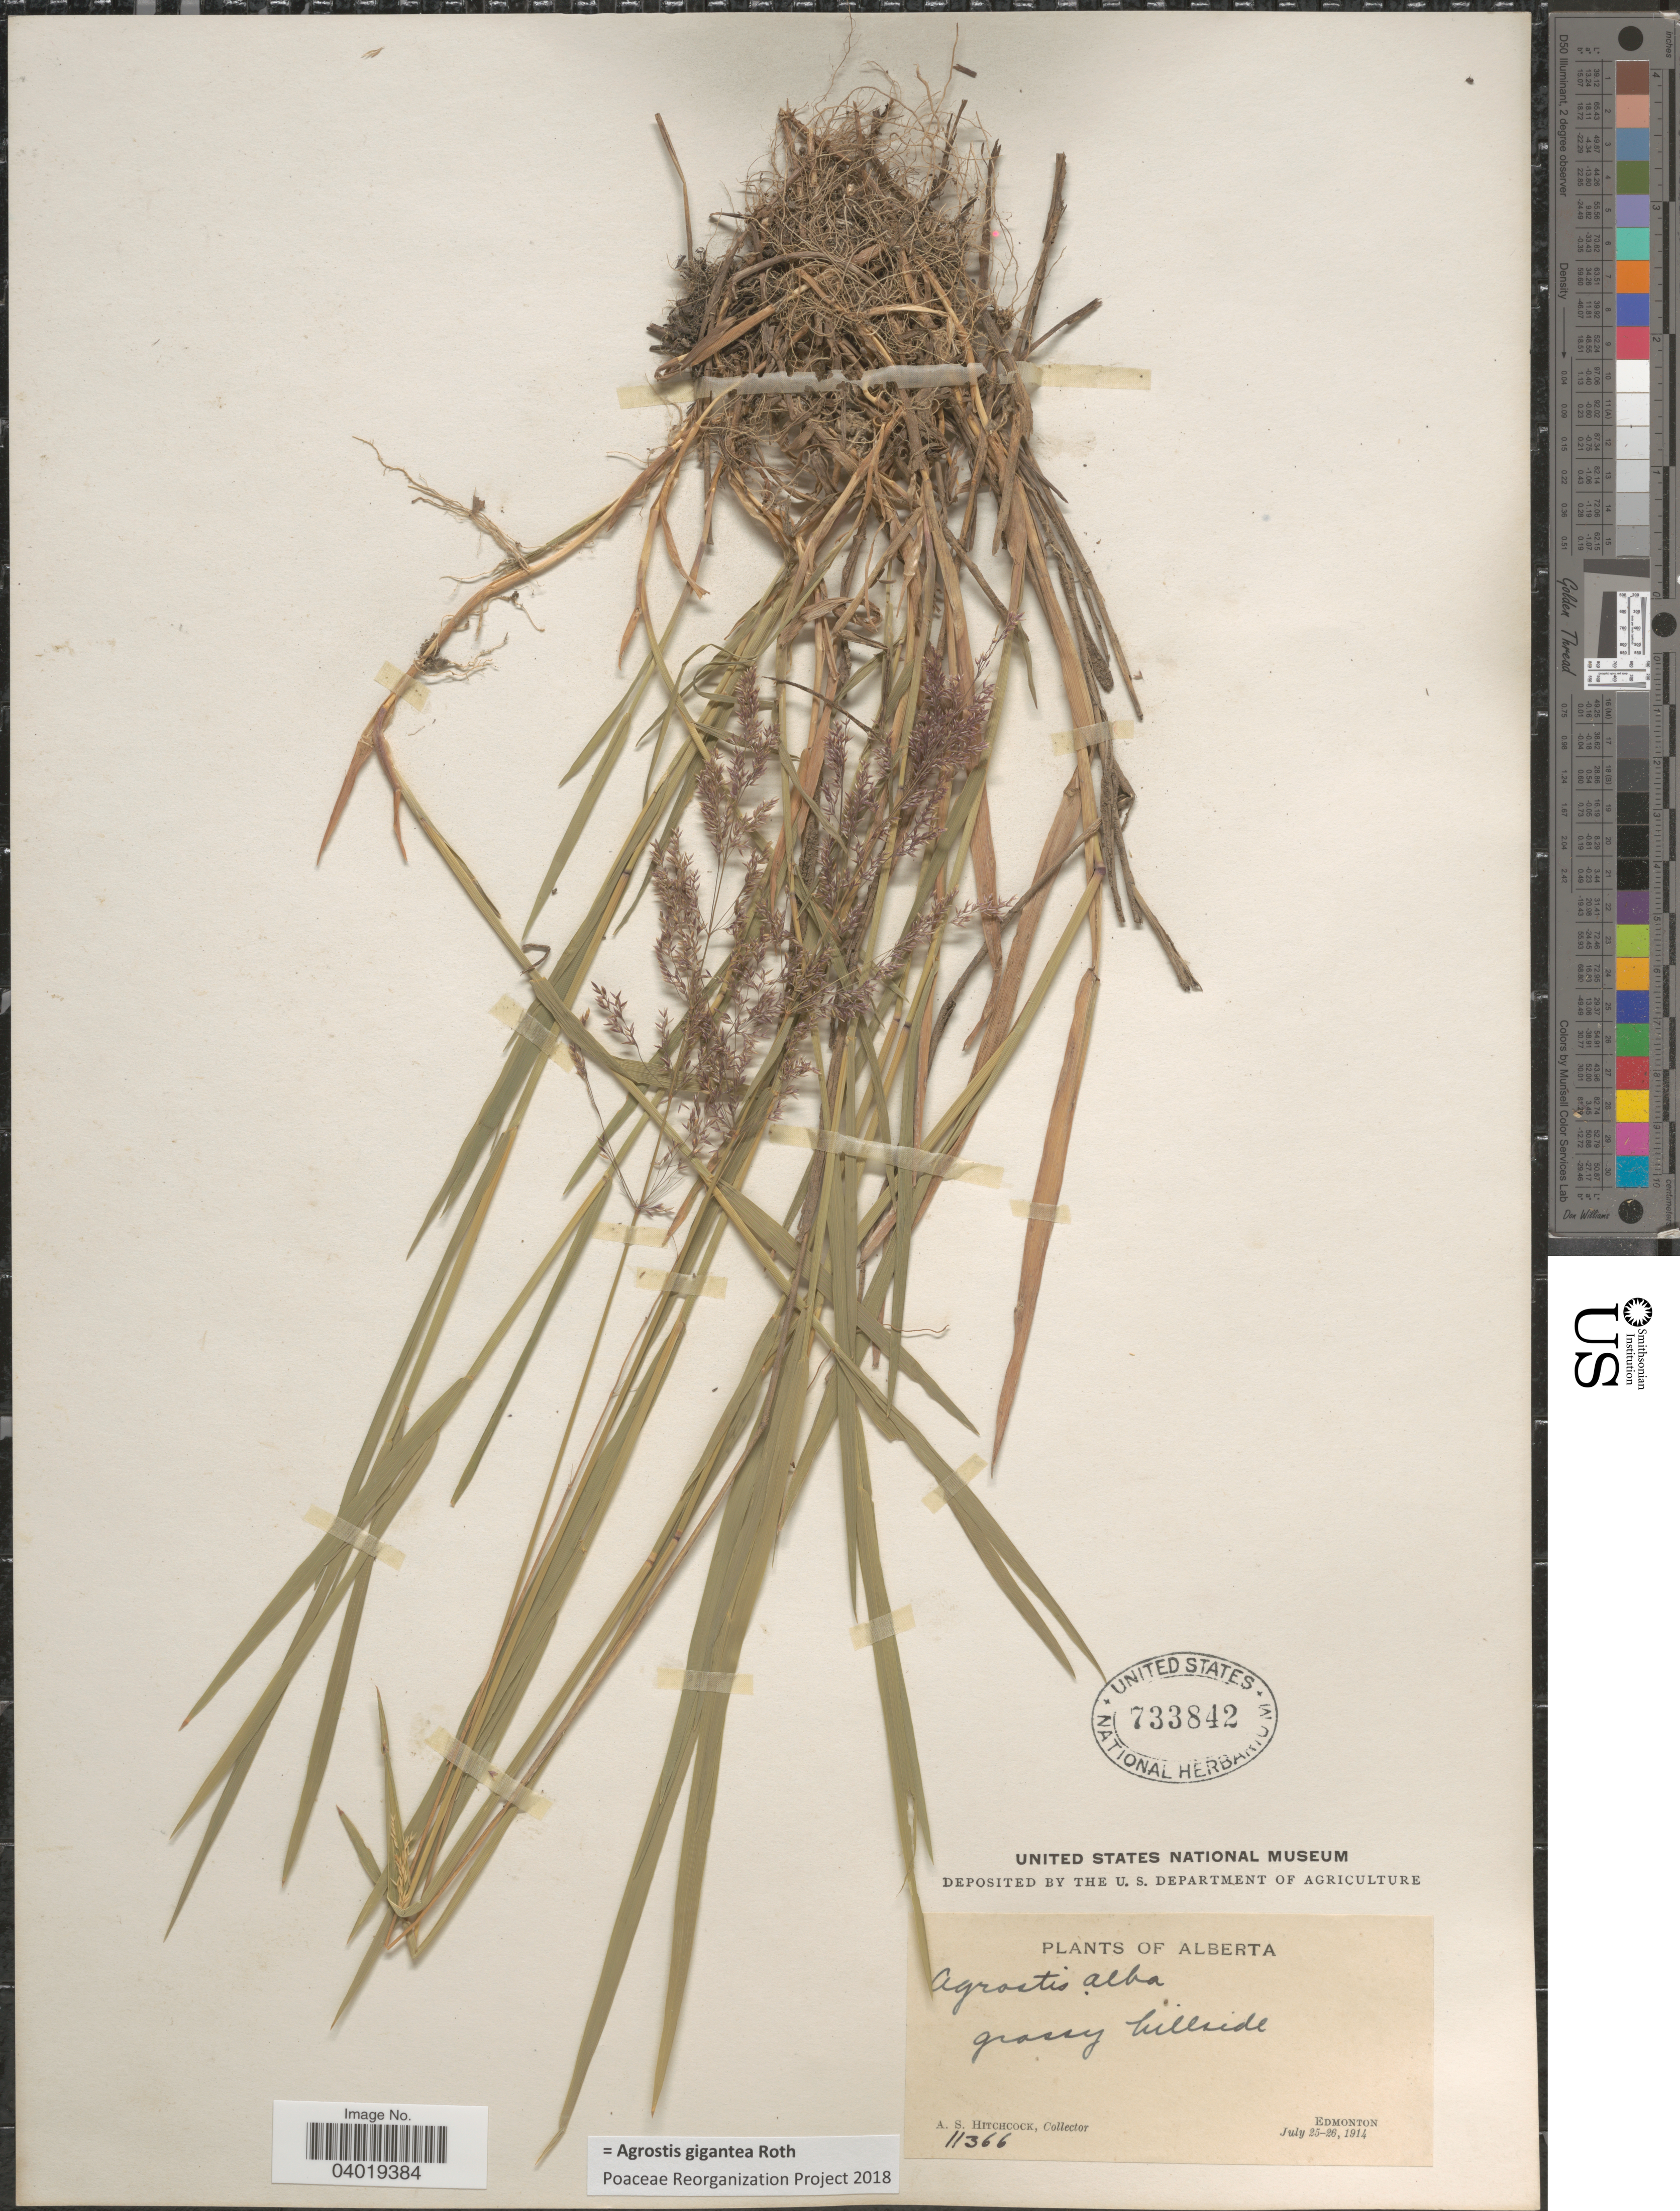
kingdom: Plantae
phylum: Tracheophyta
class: Liliopsida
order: Poales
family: Poaceae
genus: Agrostis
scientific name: Agrostis gigantea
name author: Roth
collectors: A. S. Hitchcock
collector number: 11366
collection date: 1914-07-25/1914-07-26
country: Canada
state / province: Alberta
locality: Edmonton.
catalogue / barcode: US 733842